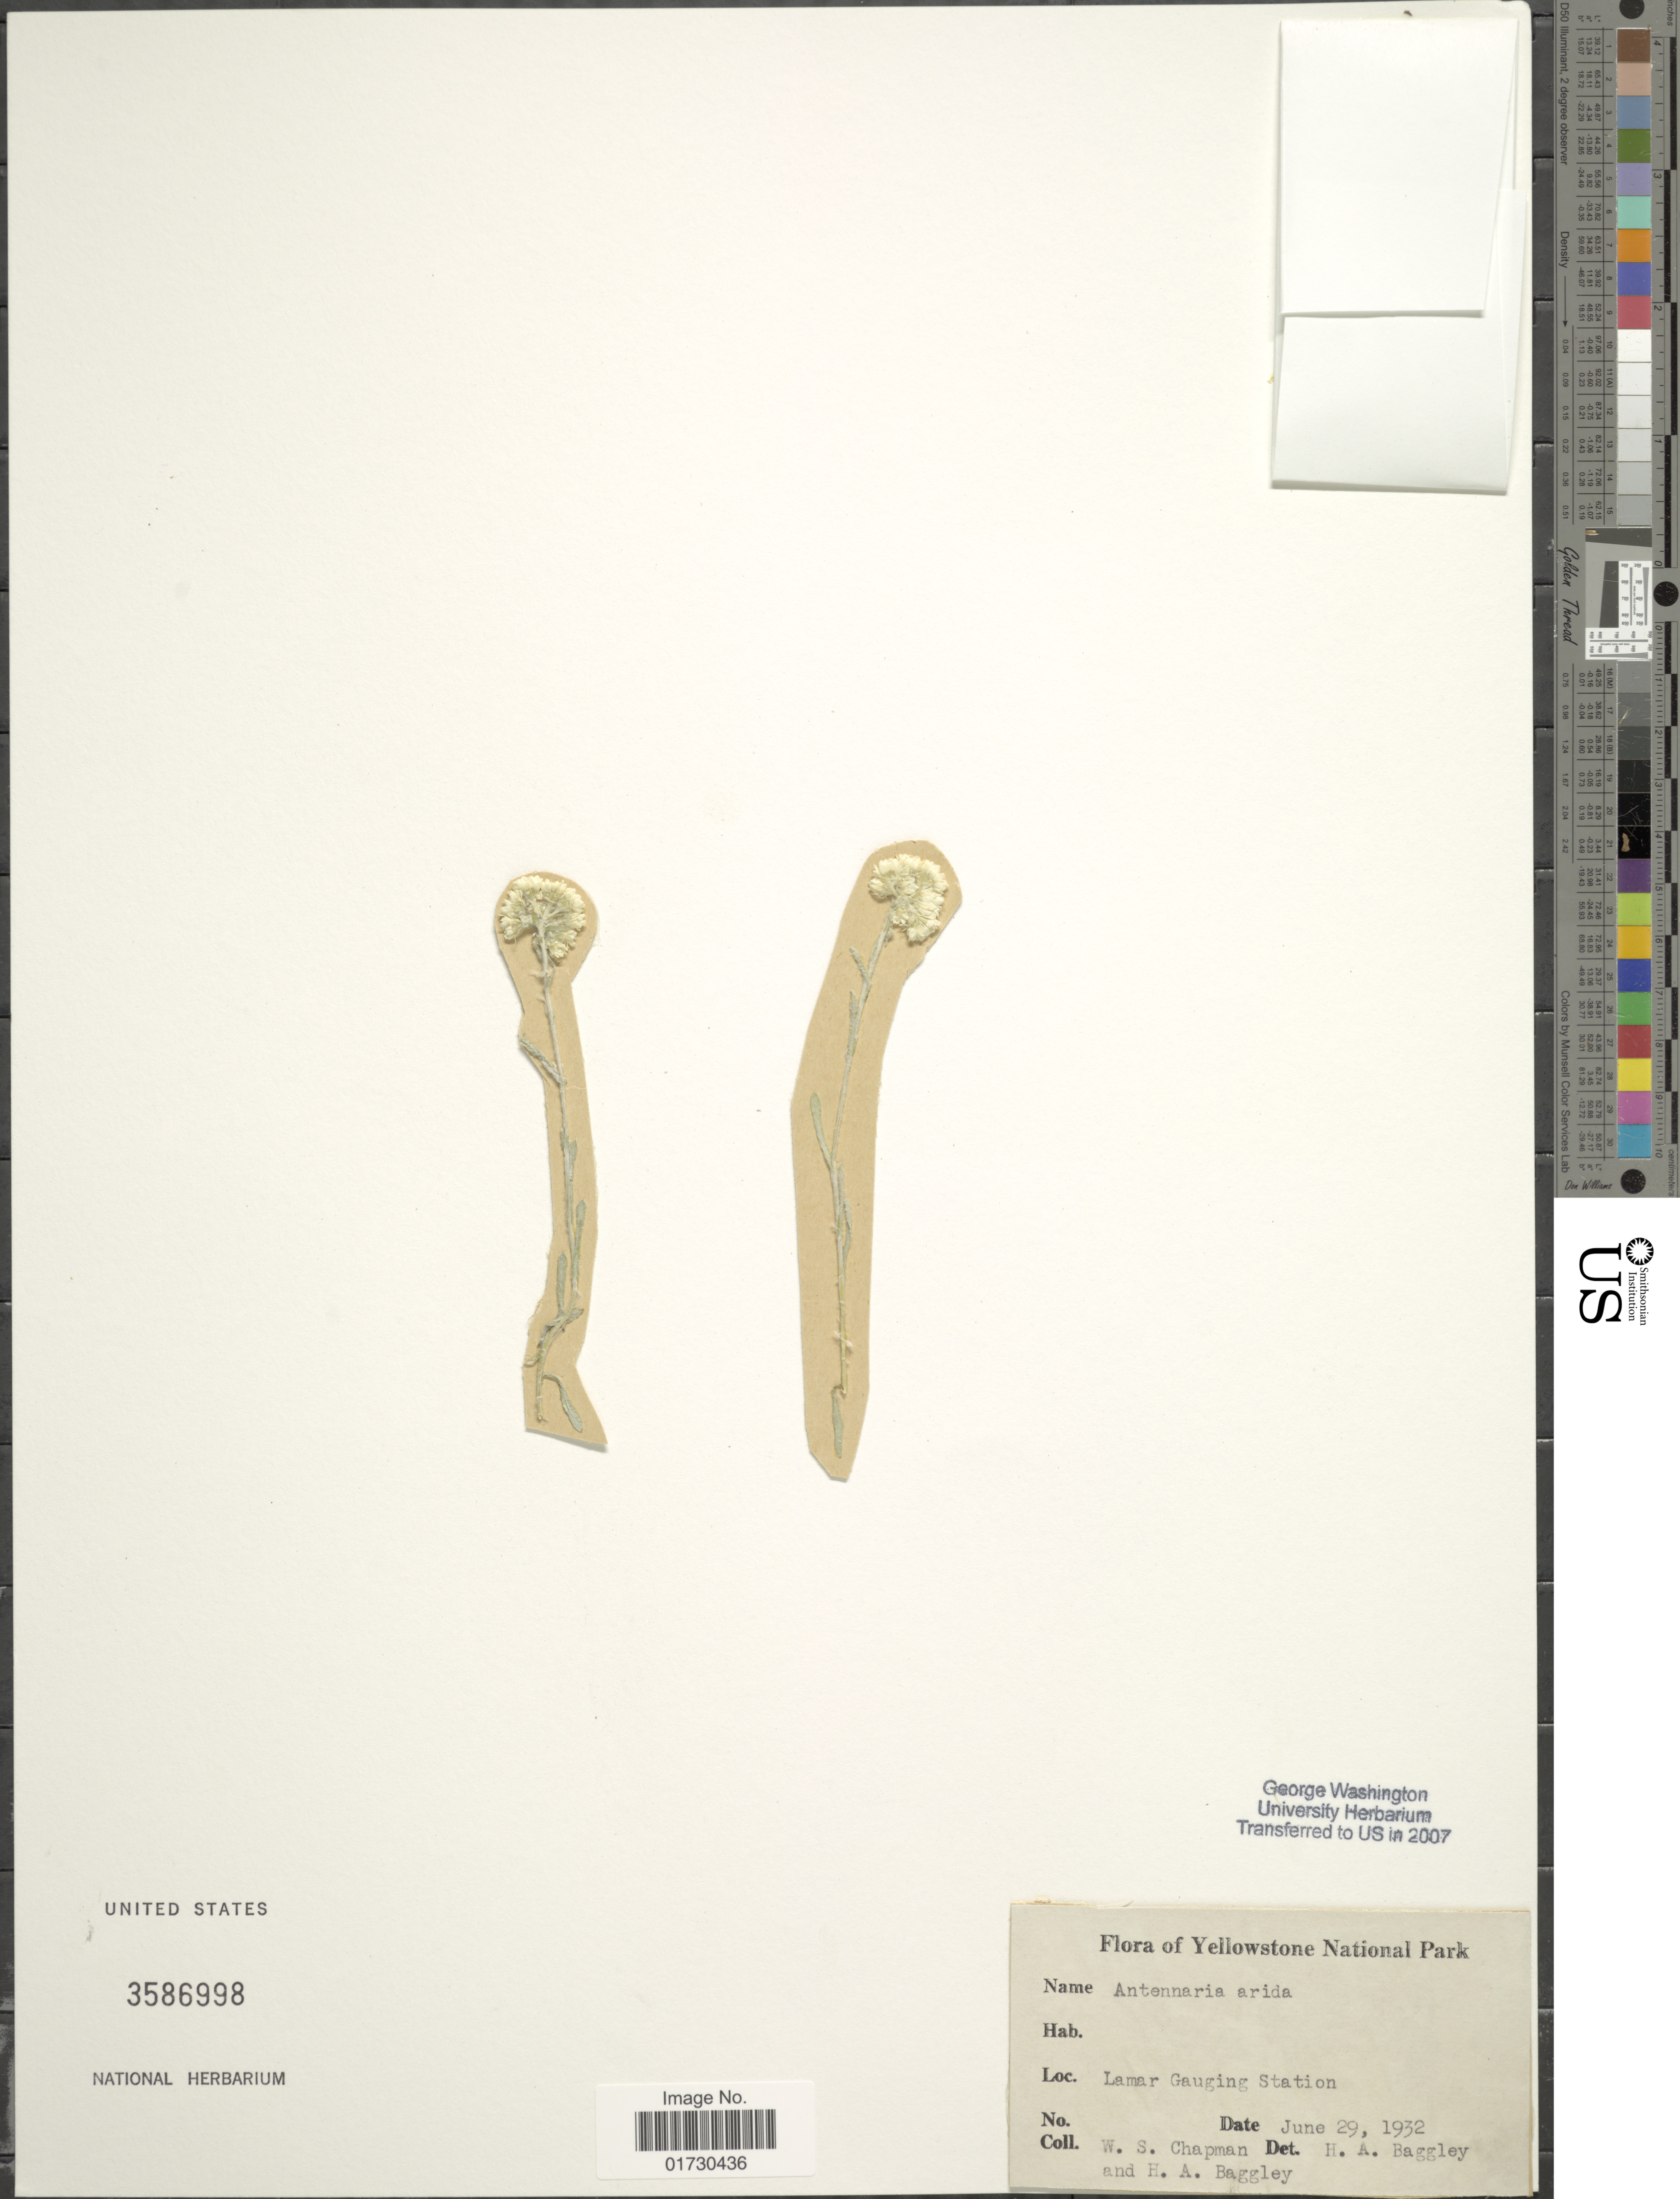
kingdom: Plantae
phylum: Tracheophyta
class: Magnoliopsida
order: Asterales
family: Asteraceae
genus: Antennaria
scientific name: Antennaria arida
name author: E.E. Nelson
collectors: W. Chapman & H. Baggley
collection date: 1932-06-29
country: United States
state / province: Wyoming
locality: Yellowstone National Park, Lamar Gauging Station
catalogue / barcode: US 3586998